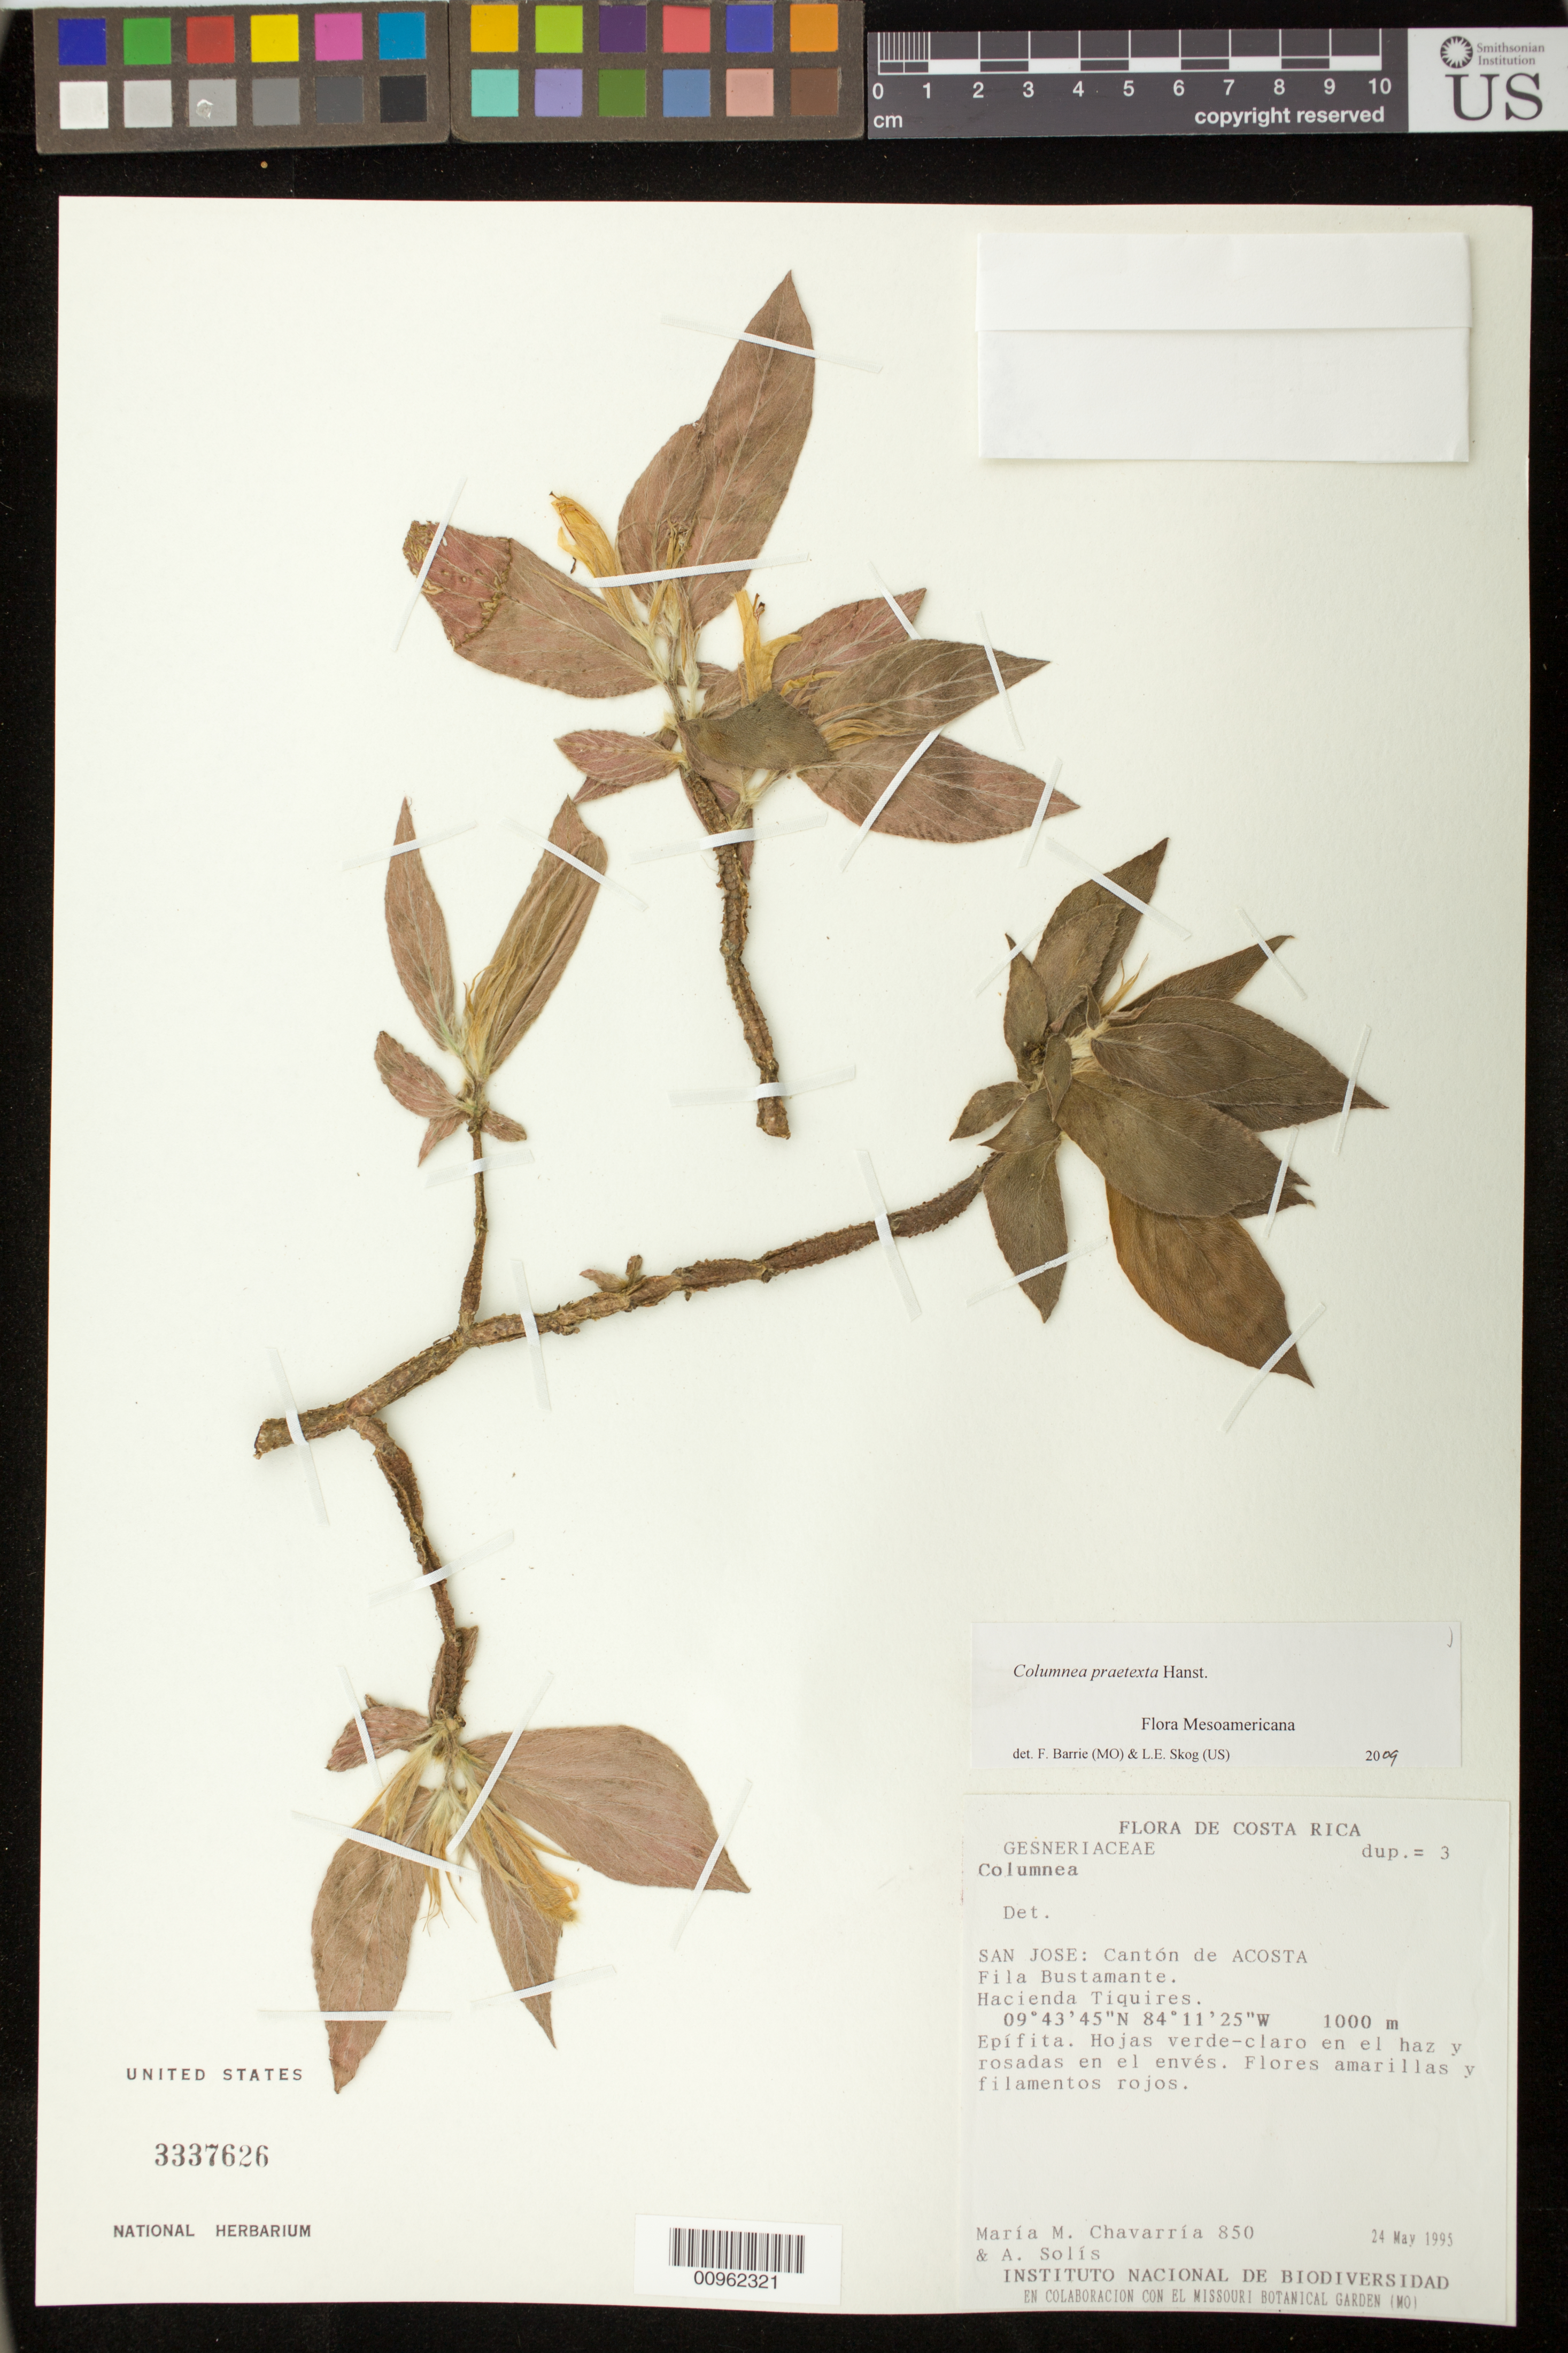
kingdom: Plantae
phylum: Tracheophyta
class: Magnoliopsida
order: Lamiales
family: Gesneriaceae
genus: Columnea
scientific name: Columnea praetexta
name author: Hanst.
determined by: Barrie, F. R.; Skog, Laurence E.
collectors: M. Chavarría & A. Solis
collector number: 850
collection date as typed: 24 May 1995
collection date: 1995-05-24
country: Costa Rica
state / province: San José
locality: San Jose: Cantón de Acosta. Fila Bustamante. Hacienda Tiquires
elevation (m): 1000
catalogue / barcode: US 3337626